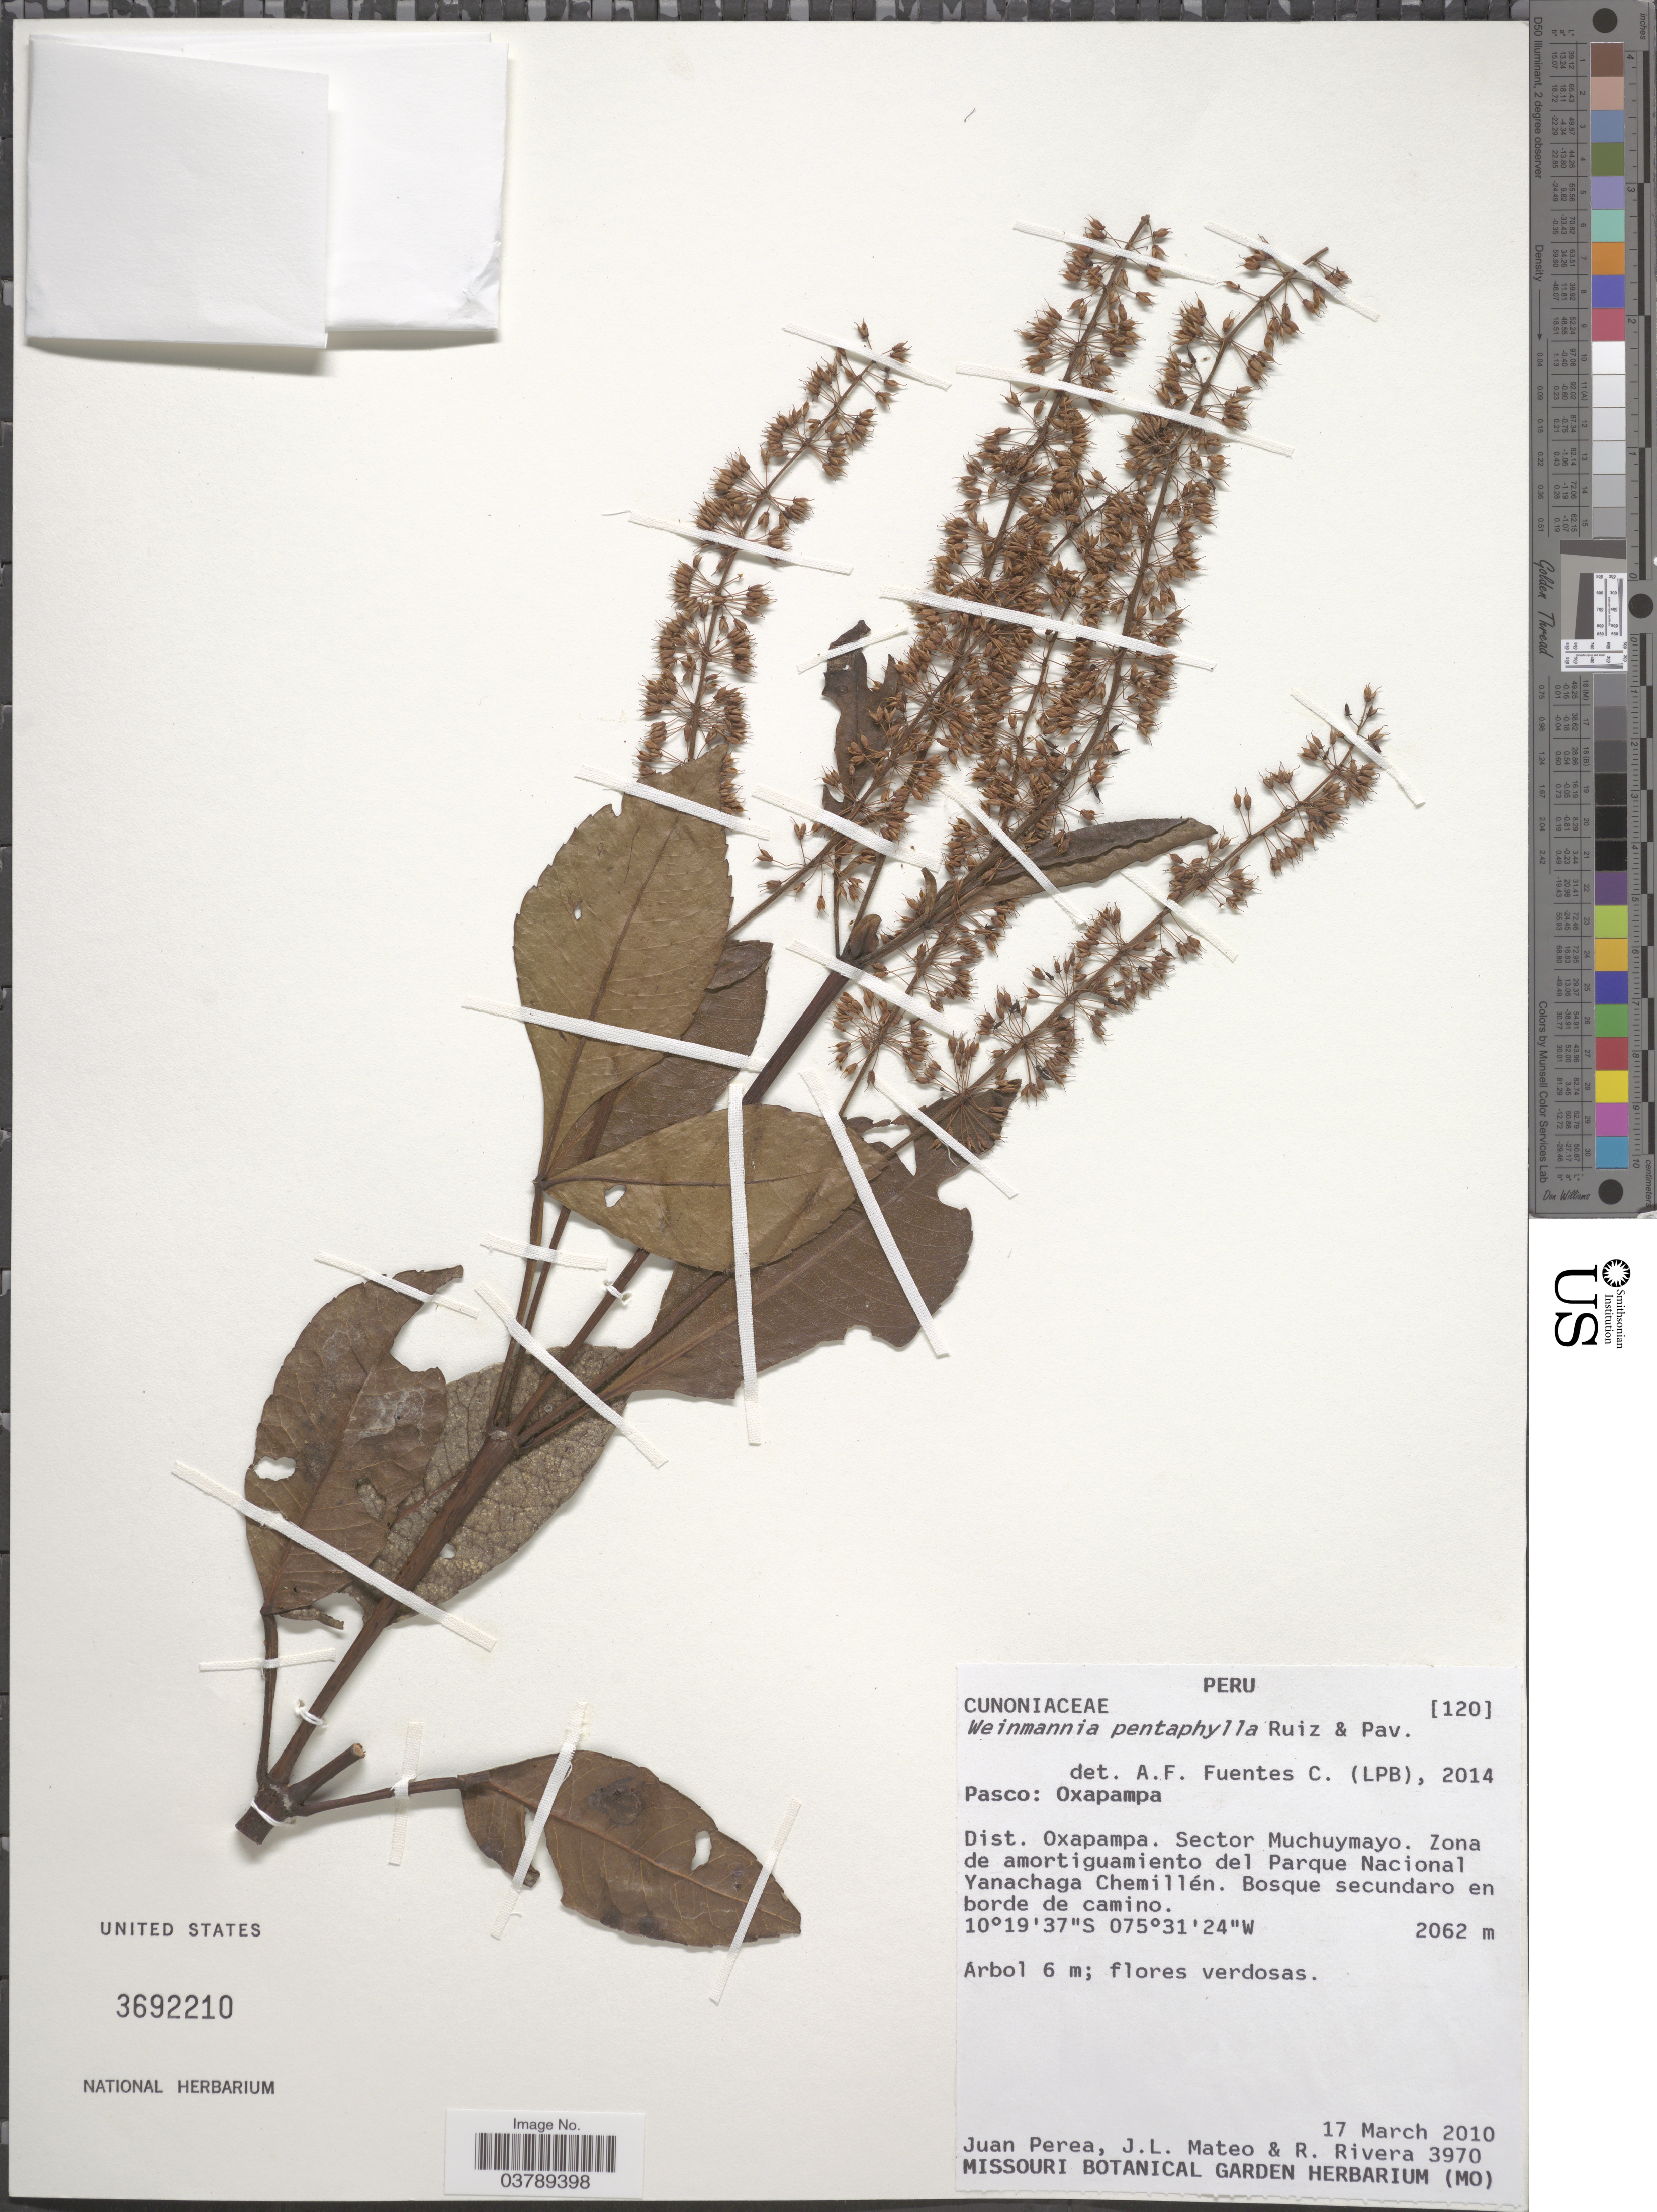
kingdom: Plantae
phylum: Tracheophyta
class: Magnoliopsida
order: Oxalidales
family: Cunoniaceae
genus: Weinmannia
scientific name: Weinmannia pentaphylla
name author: Ruiz & Pav.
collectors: J. Perea, J. Mateo & R. Rivera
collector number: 3970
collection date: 2010-03-17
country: Peru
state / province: Pasco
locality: Oxapampa. Dist. Oxapampa. Sector Muchuymayo. Zona de amortiguamiento del Parque Nacional Yanachaga Chemillén.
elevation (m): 2062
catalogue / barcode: US 3692210